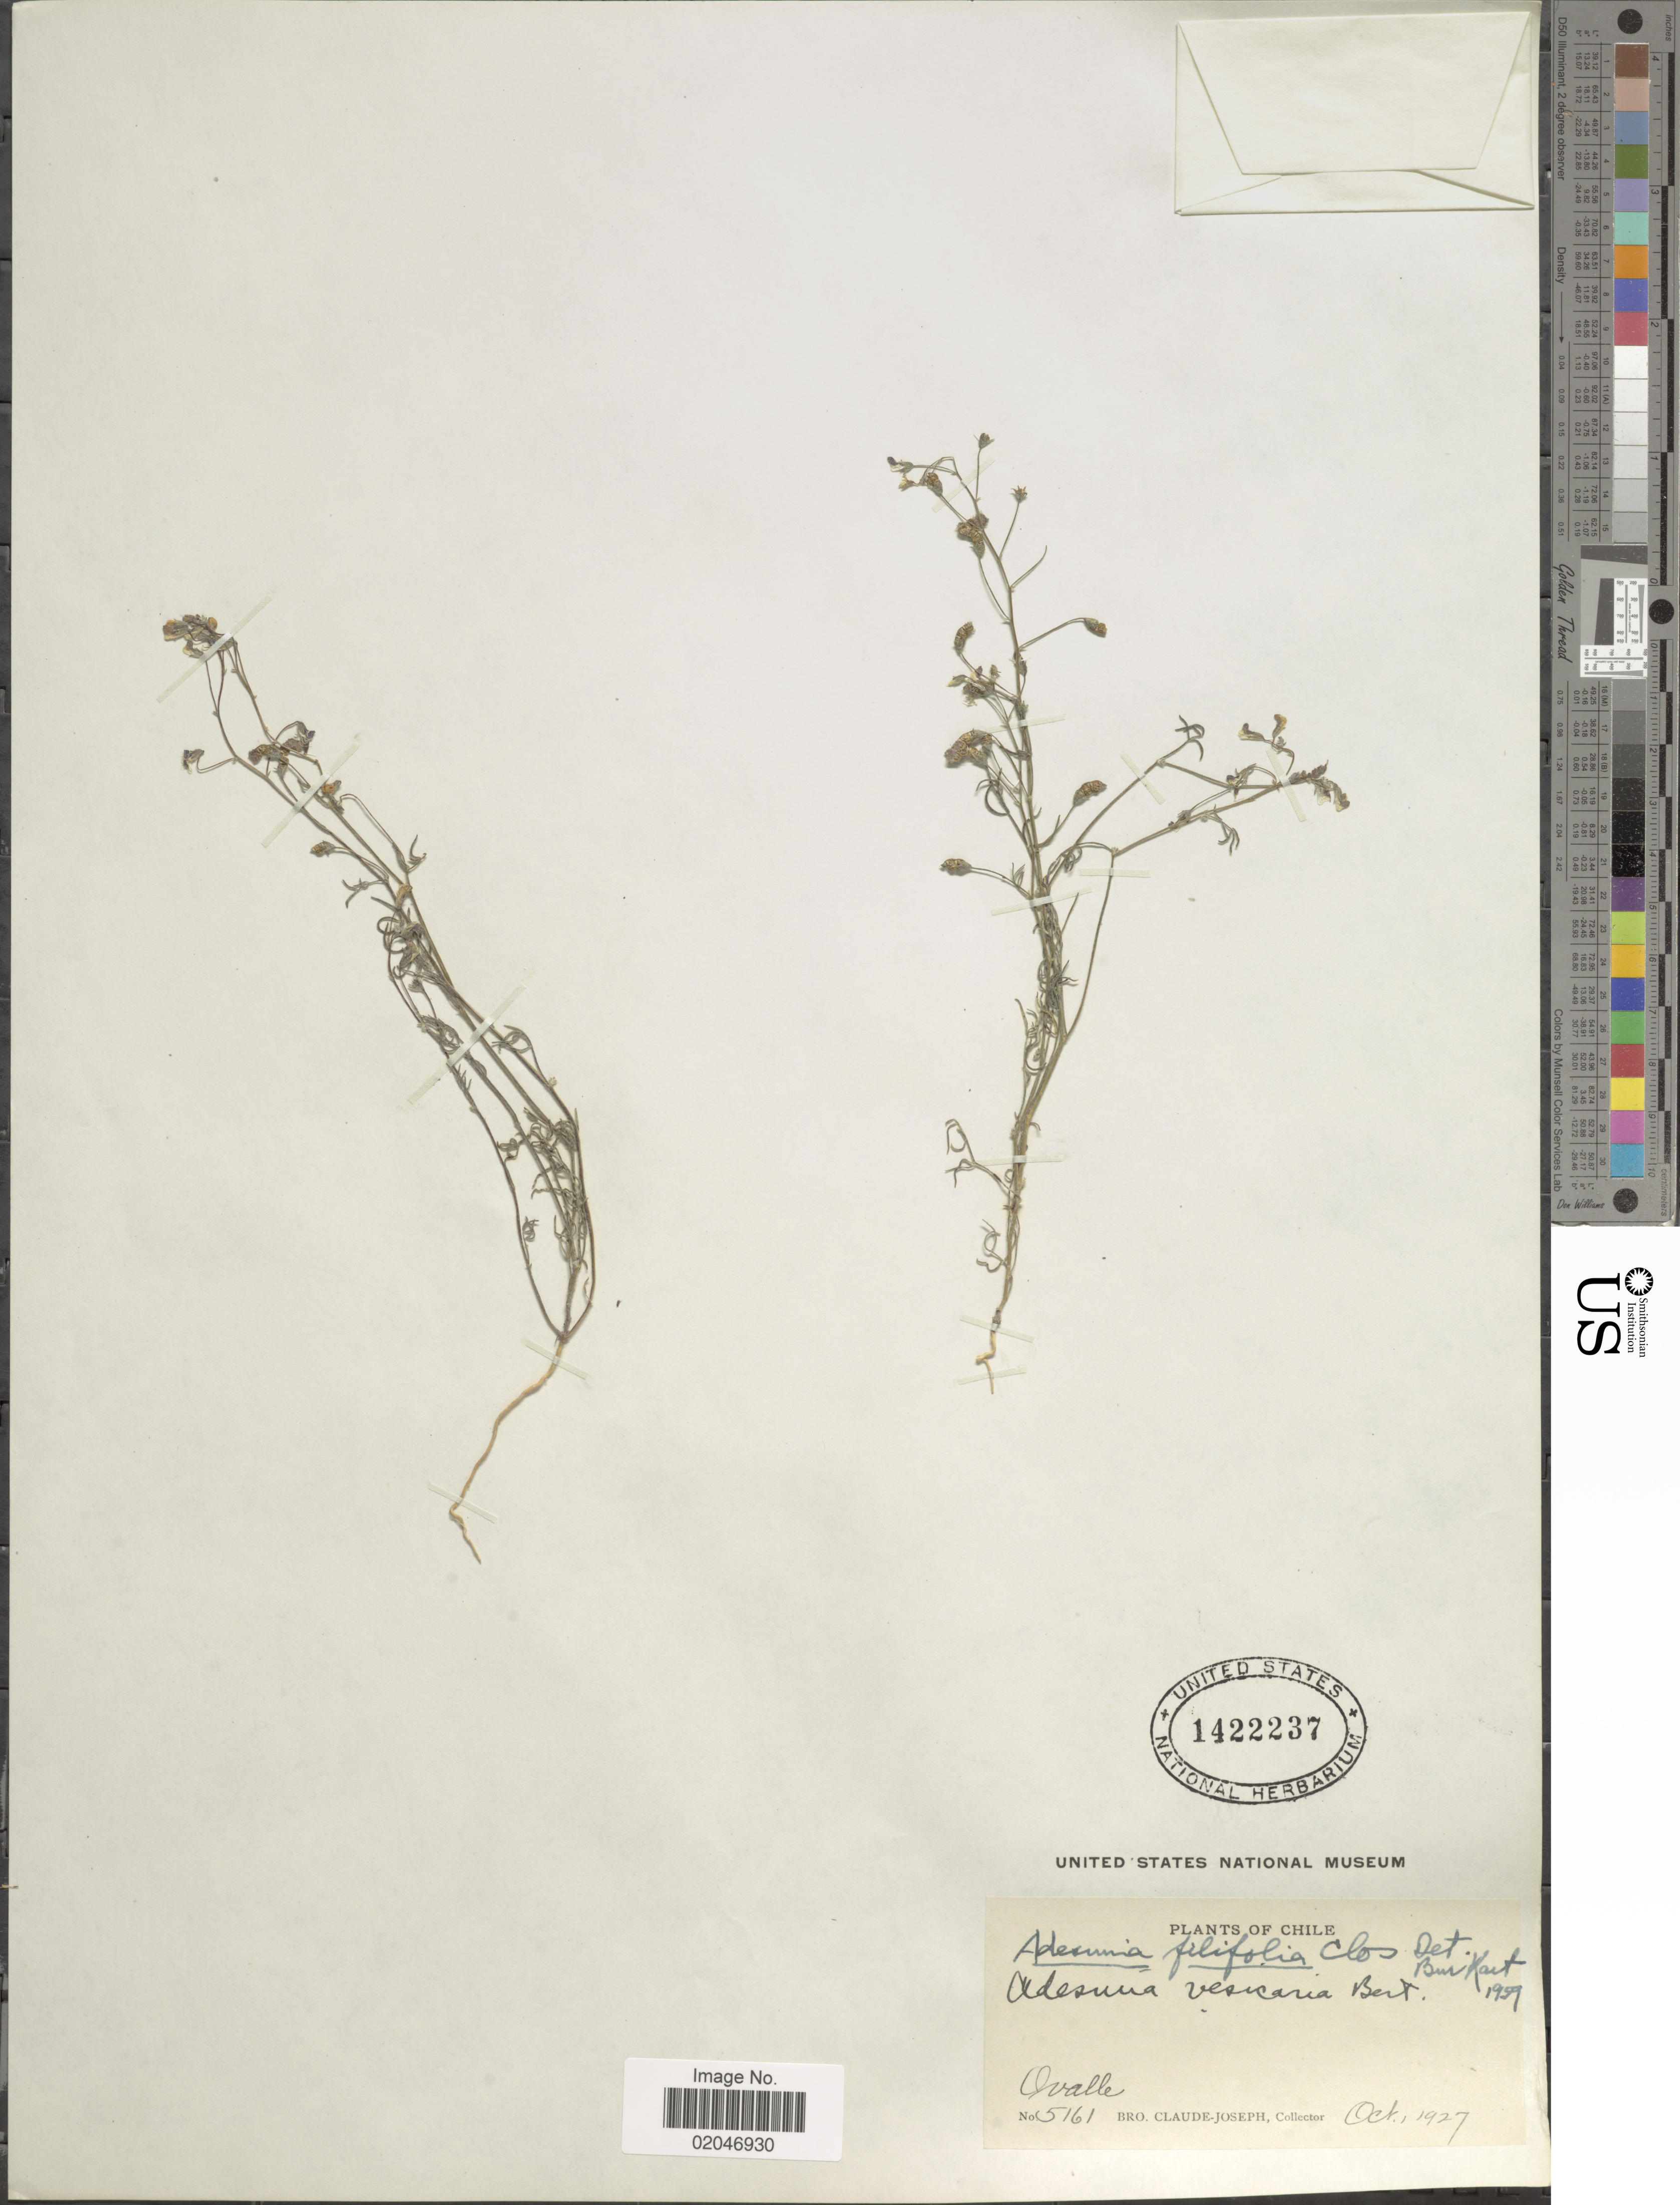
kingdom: Plantae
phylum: Tracheophyta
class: Magnoliopsida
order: Fabales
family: Fabaceae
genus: Adesmia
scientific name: Adesmia filifolia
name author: Clos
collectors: Bro. Claude-Joseph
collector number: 5161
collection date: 1927-10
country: Chile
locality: Ovalle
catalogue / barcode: US 1422237